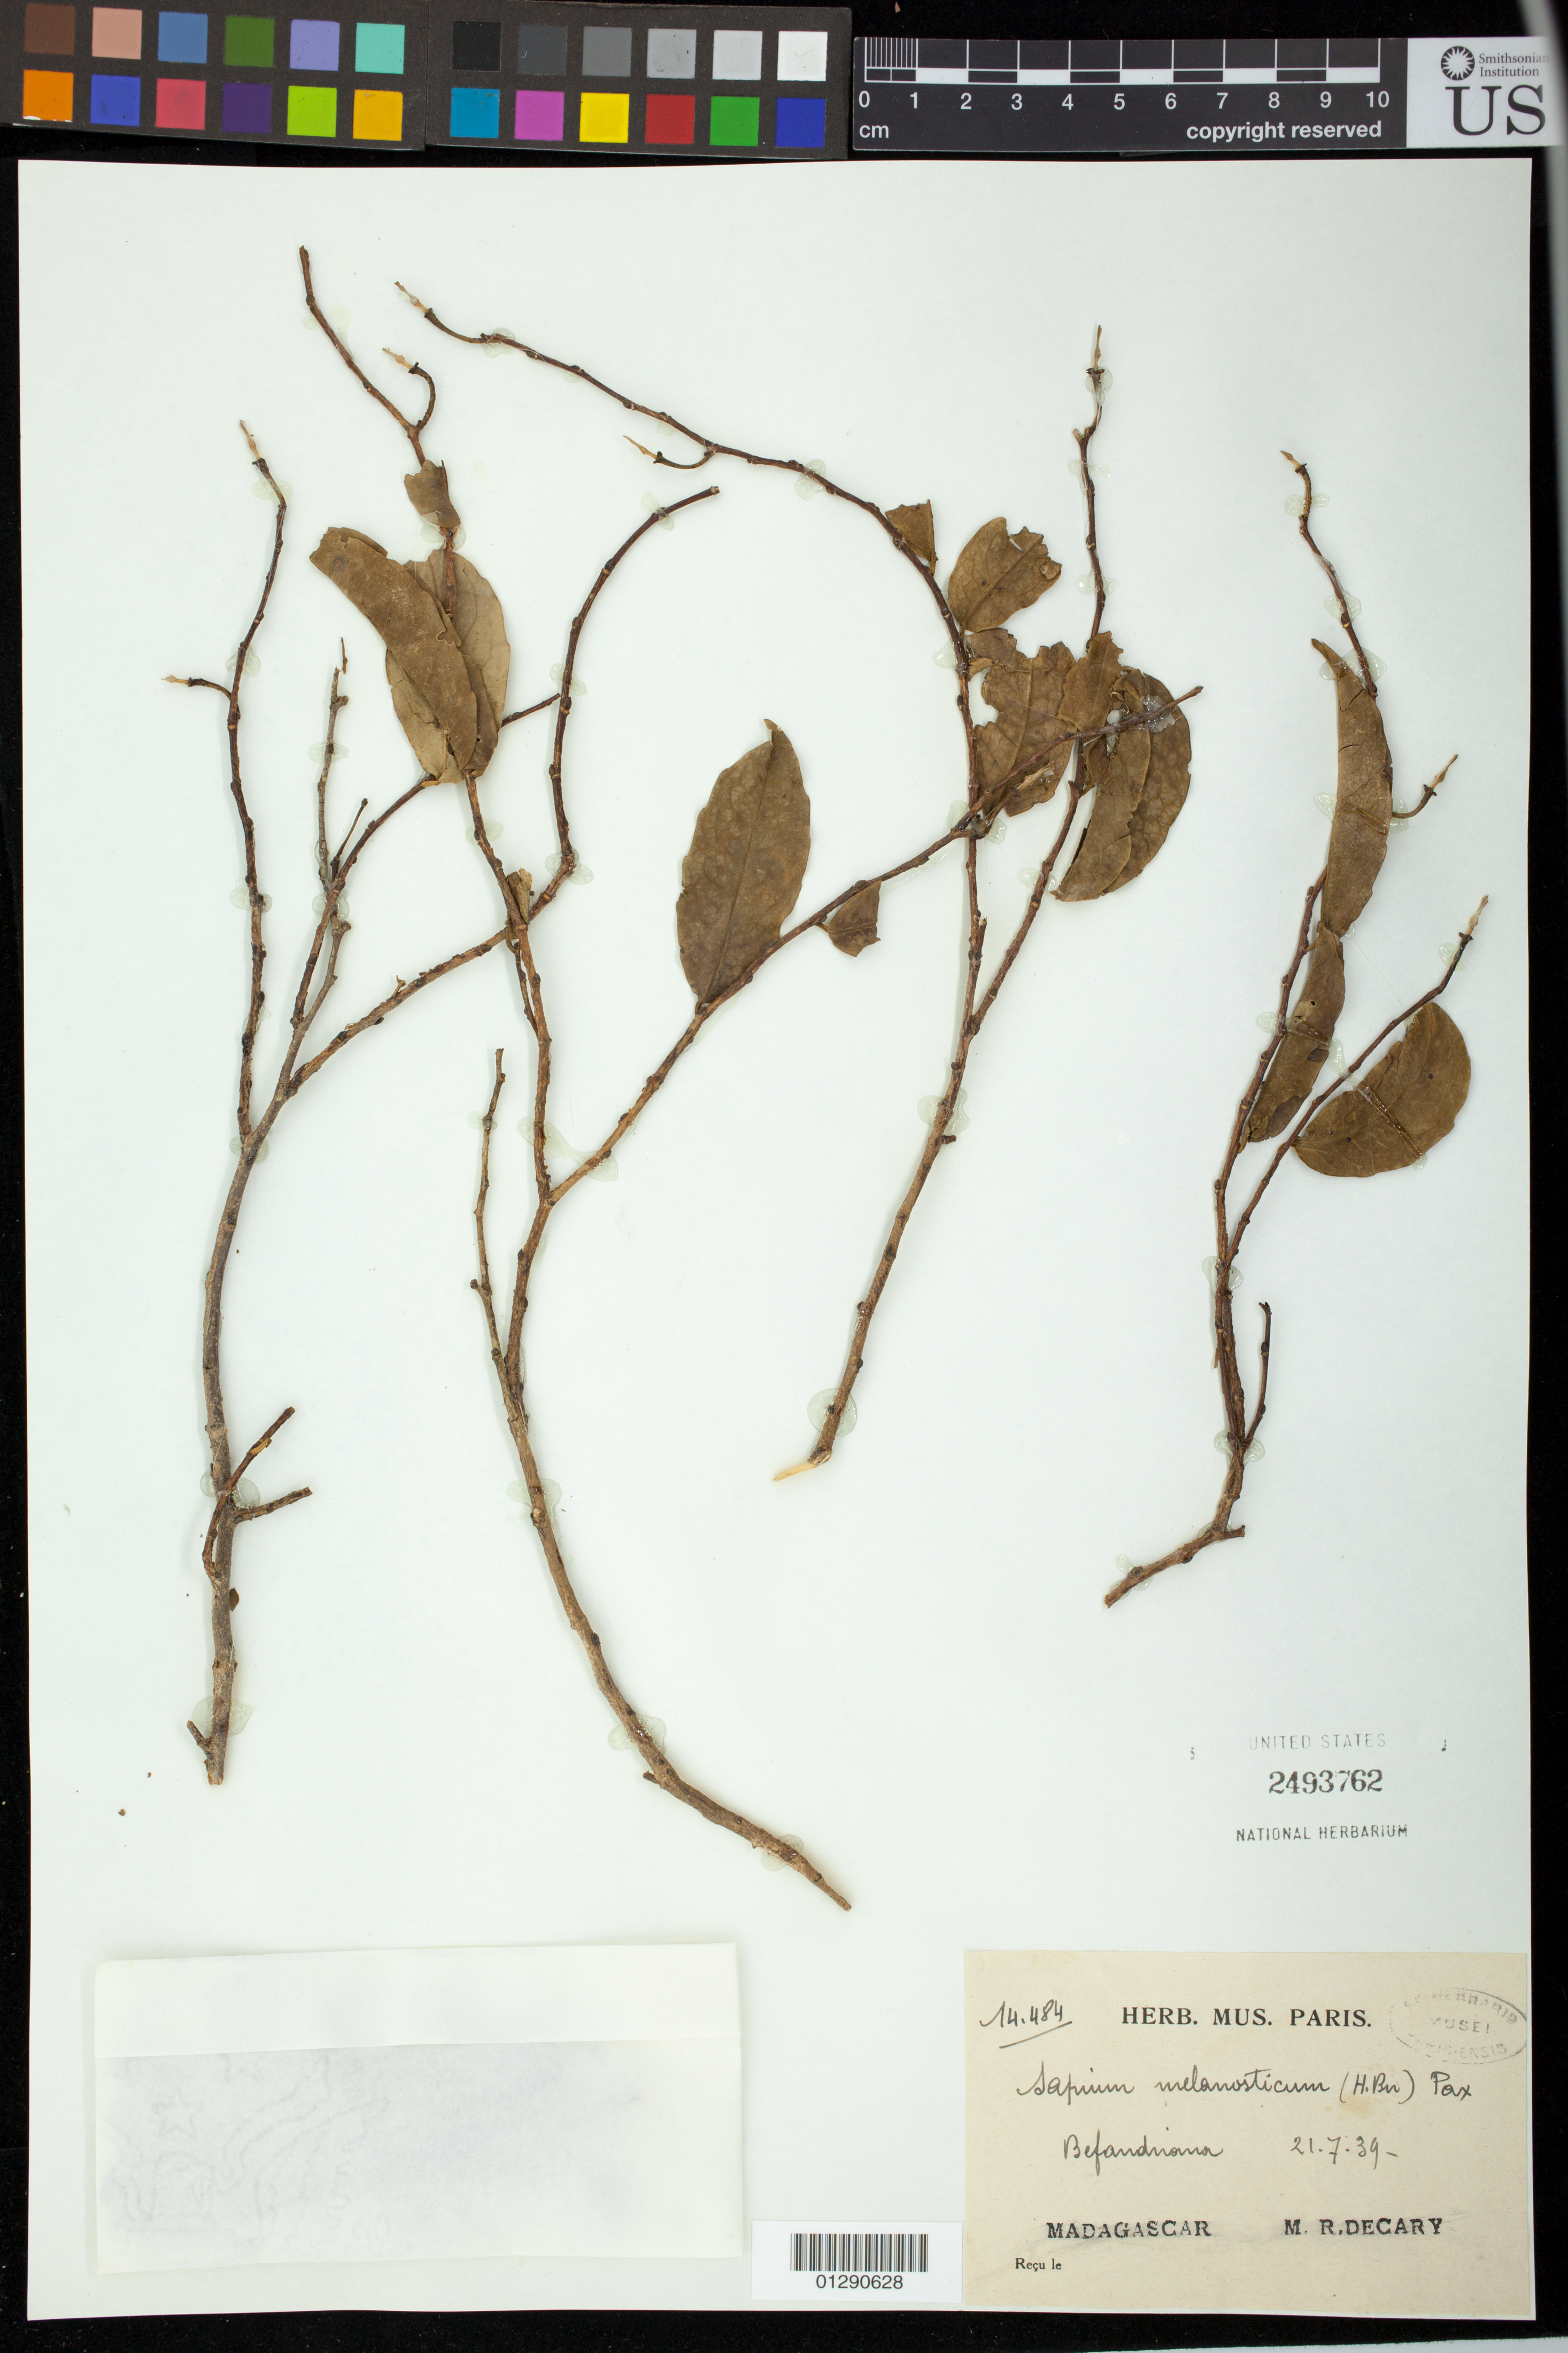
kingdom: Plantae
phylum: Tracheophyta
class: Magnoliopsida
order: Malpighiales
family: Euphorbiaceae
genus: Sapium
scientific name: Sapium melanostictum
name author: (Baill.) Pax & K. Hoffm.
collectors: R. Decary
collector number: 14484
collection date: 1939-07-21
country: Madagascar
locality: Befandrioma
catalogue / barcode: US 2493762